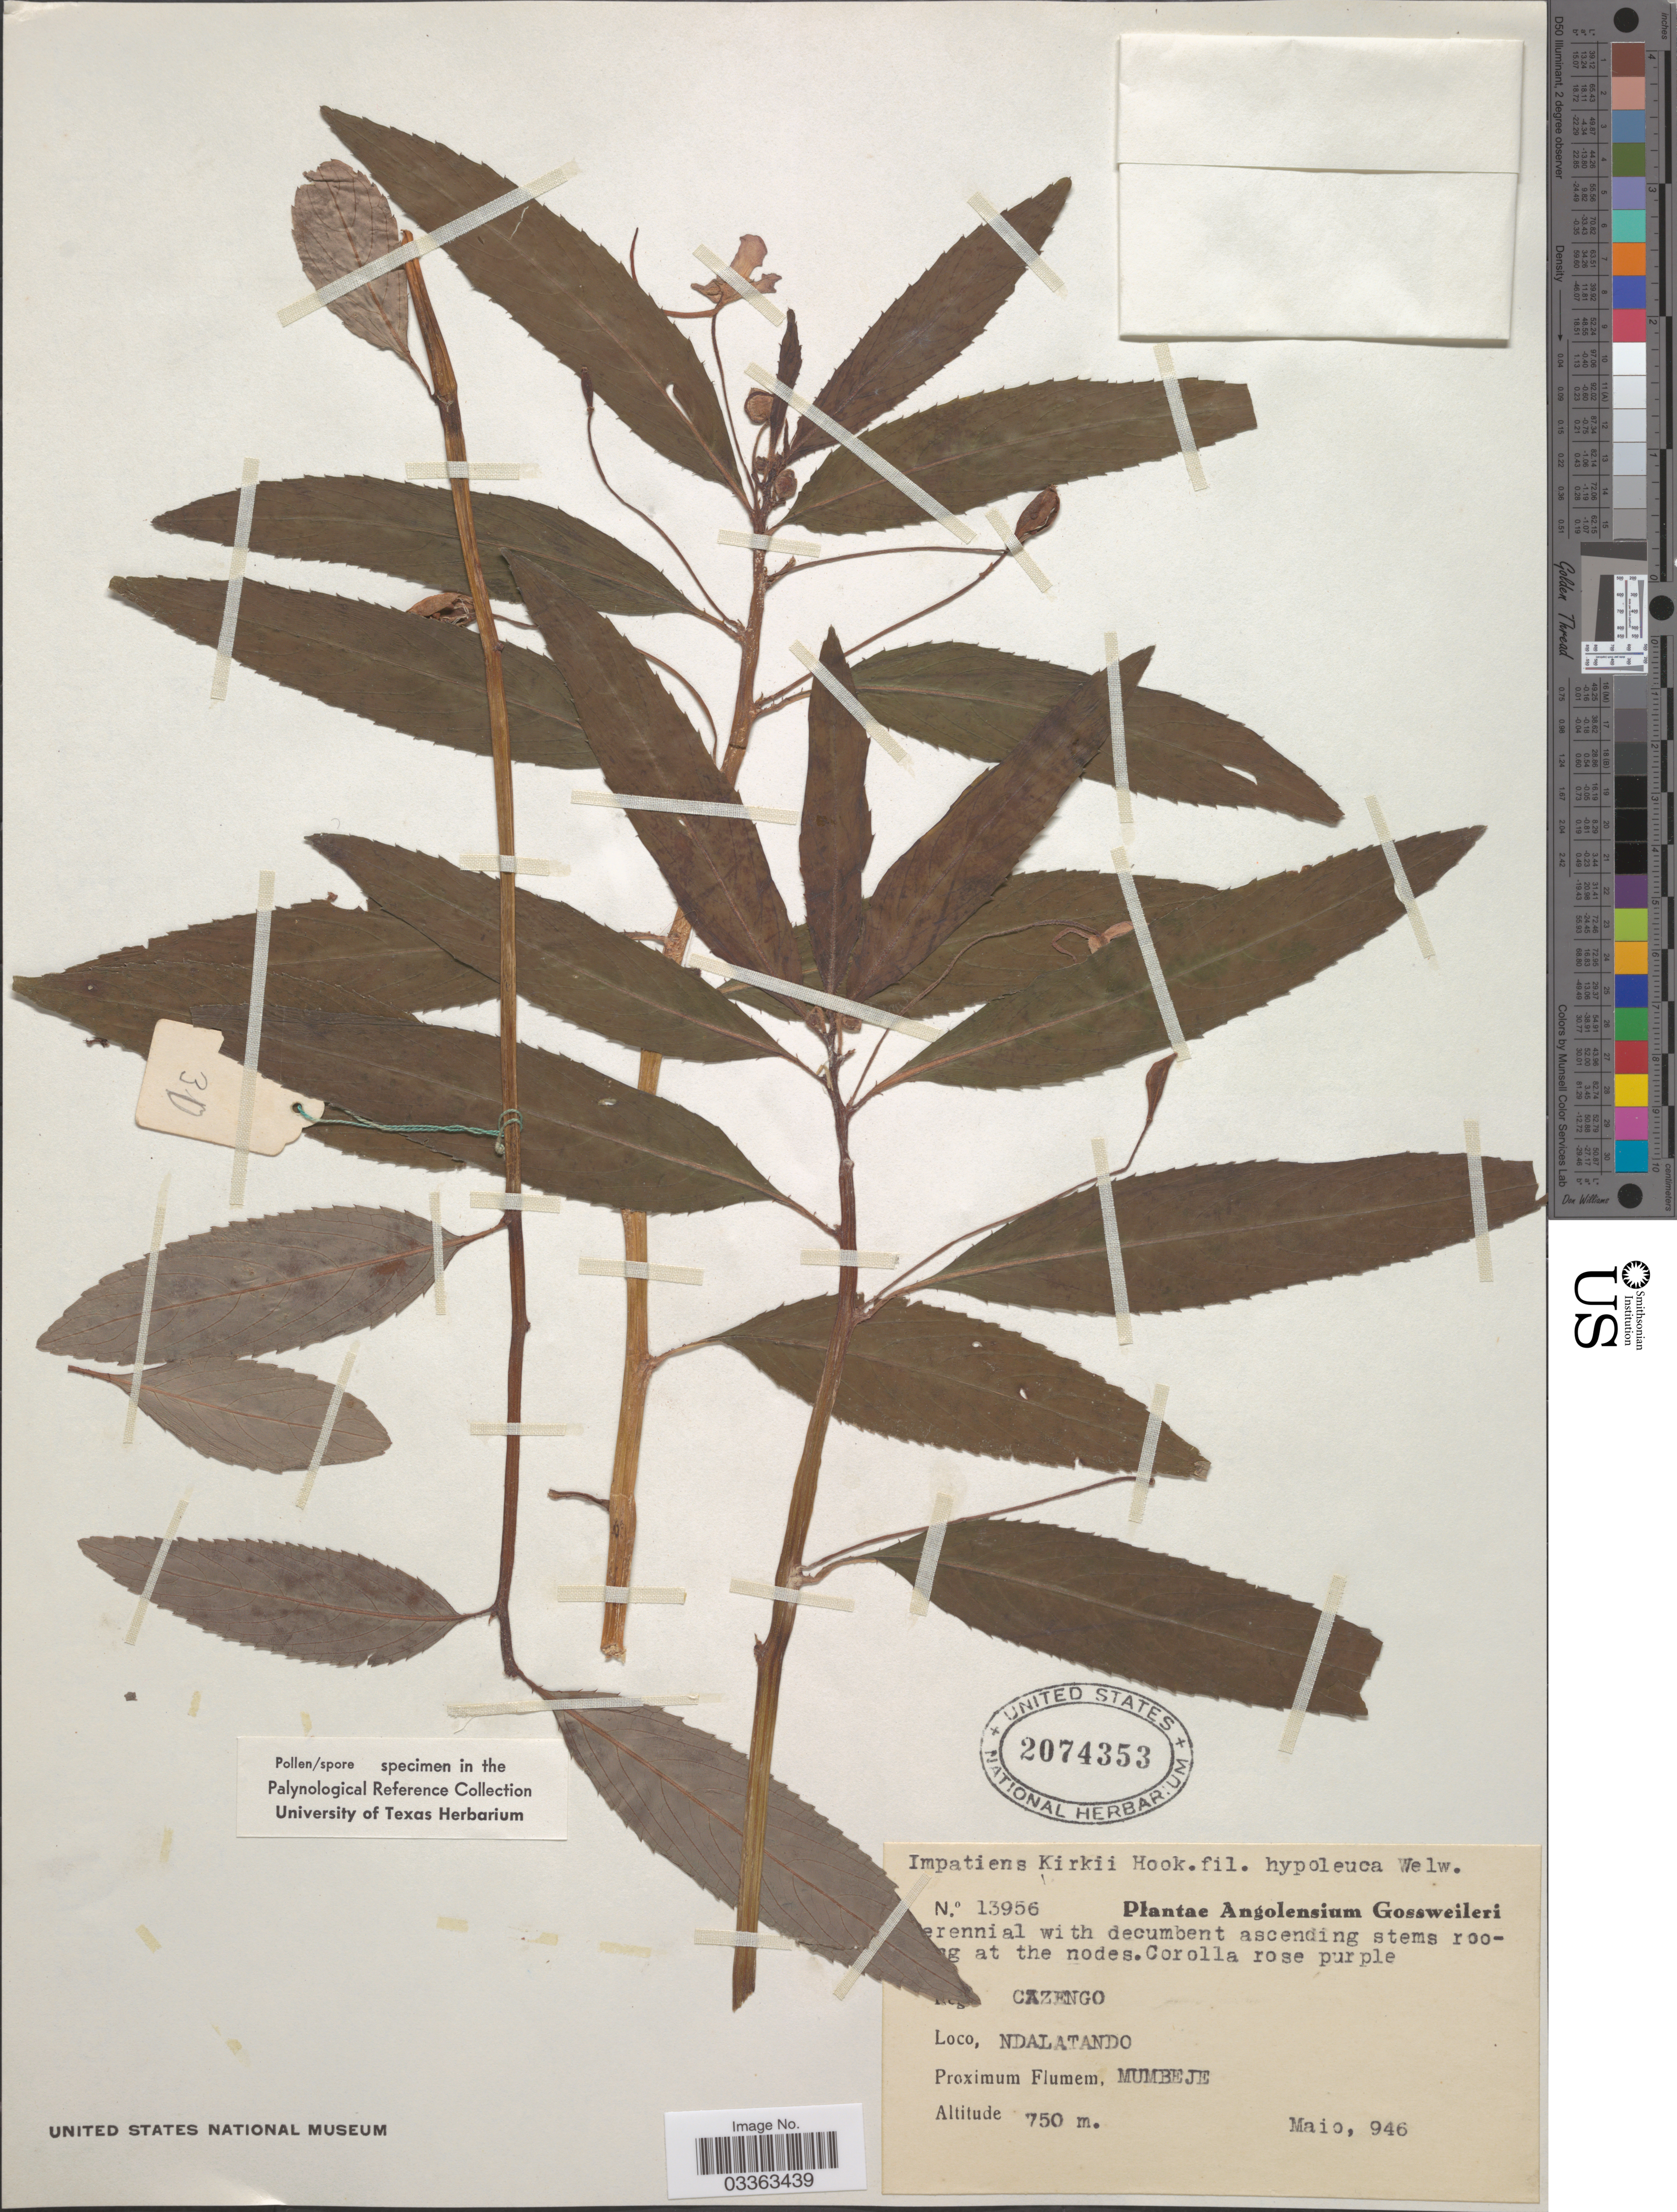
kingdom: Plantae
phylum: Tracheophyta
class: Magnoliopsida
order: Ericales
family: Balsaminaceae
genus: Impatiens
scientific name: Impatiens kirkii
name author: Hook. f. ex Oliv.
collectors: -. Gossweiler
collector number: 13956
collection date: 1946-05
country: Angola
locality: [illegible text] Cazengo, Ndalatando. Proximum Flumen, Mumbeje.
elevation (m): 750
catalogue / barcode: US 2074353